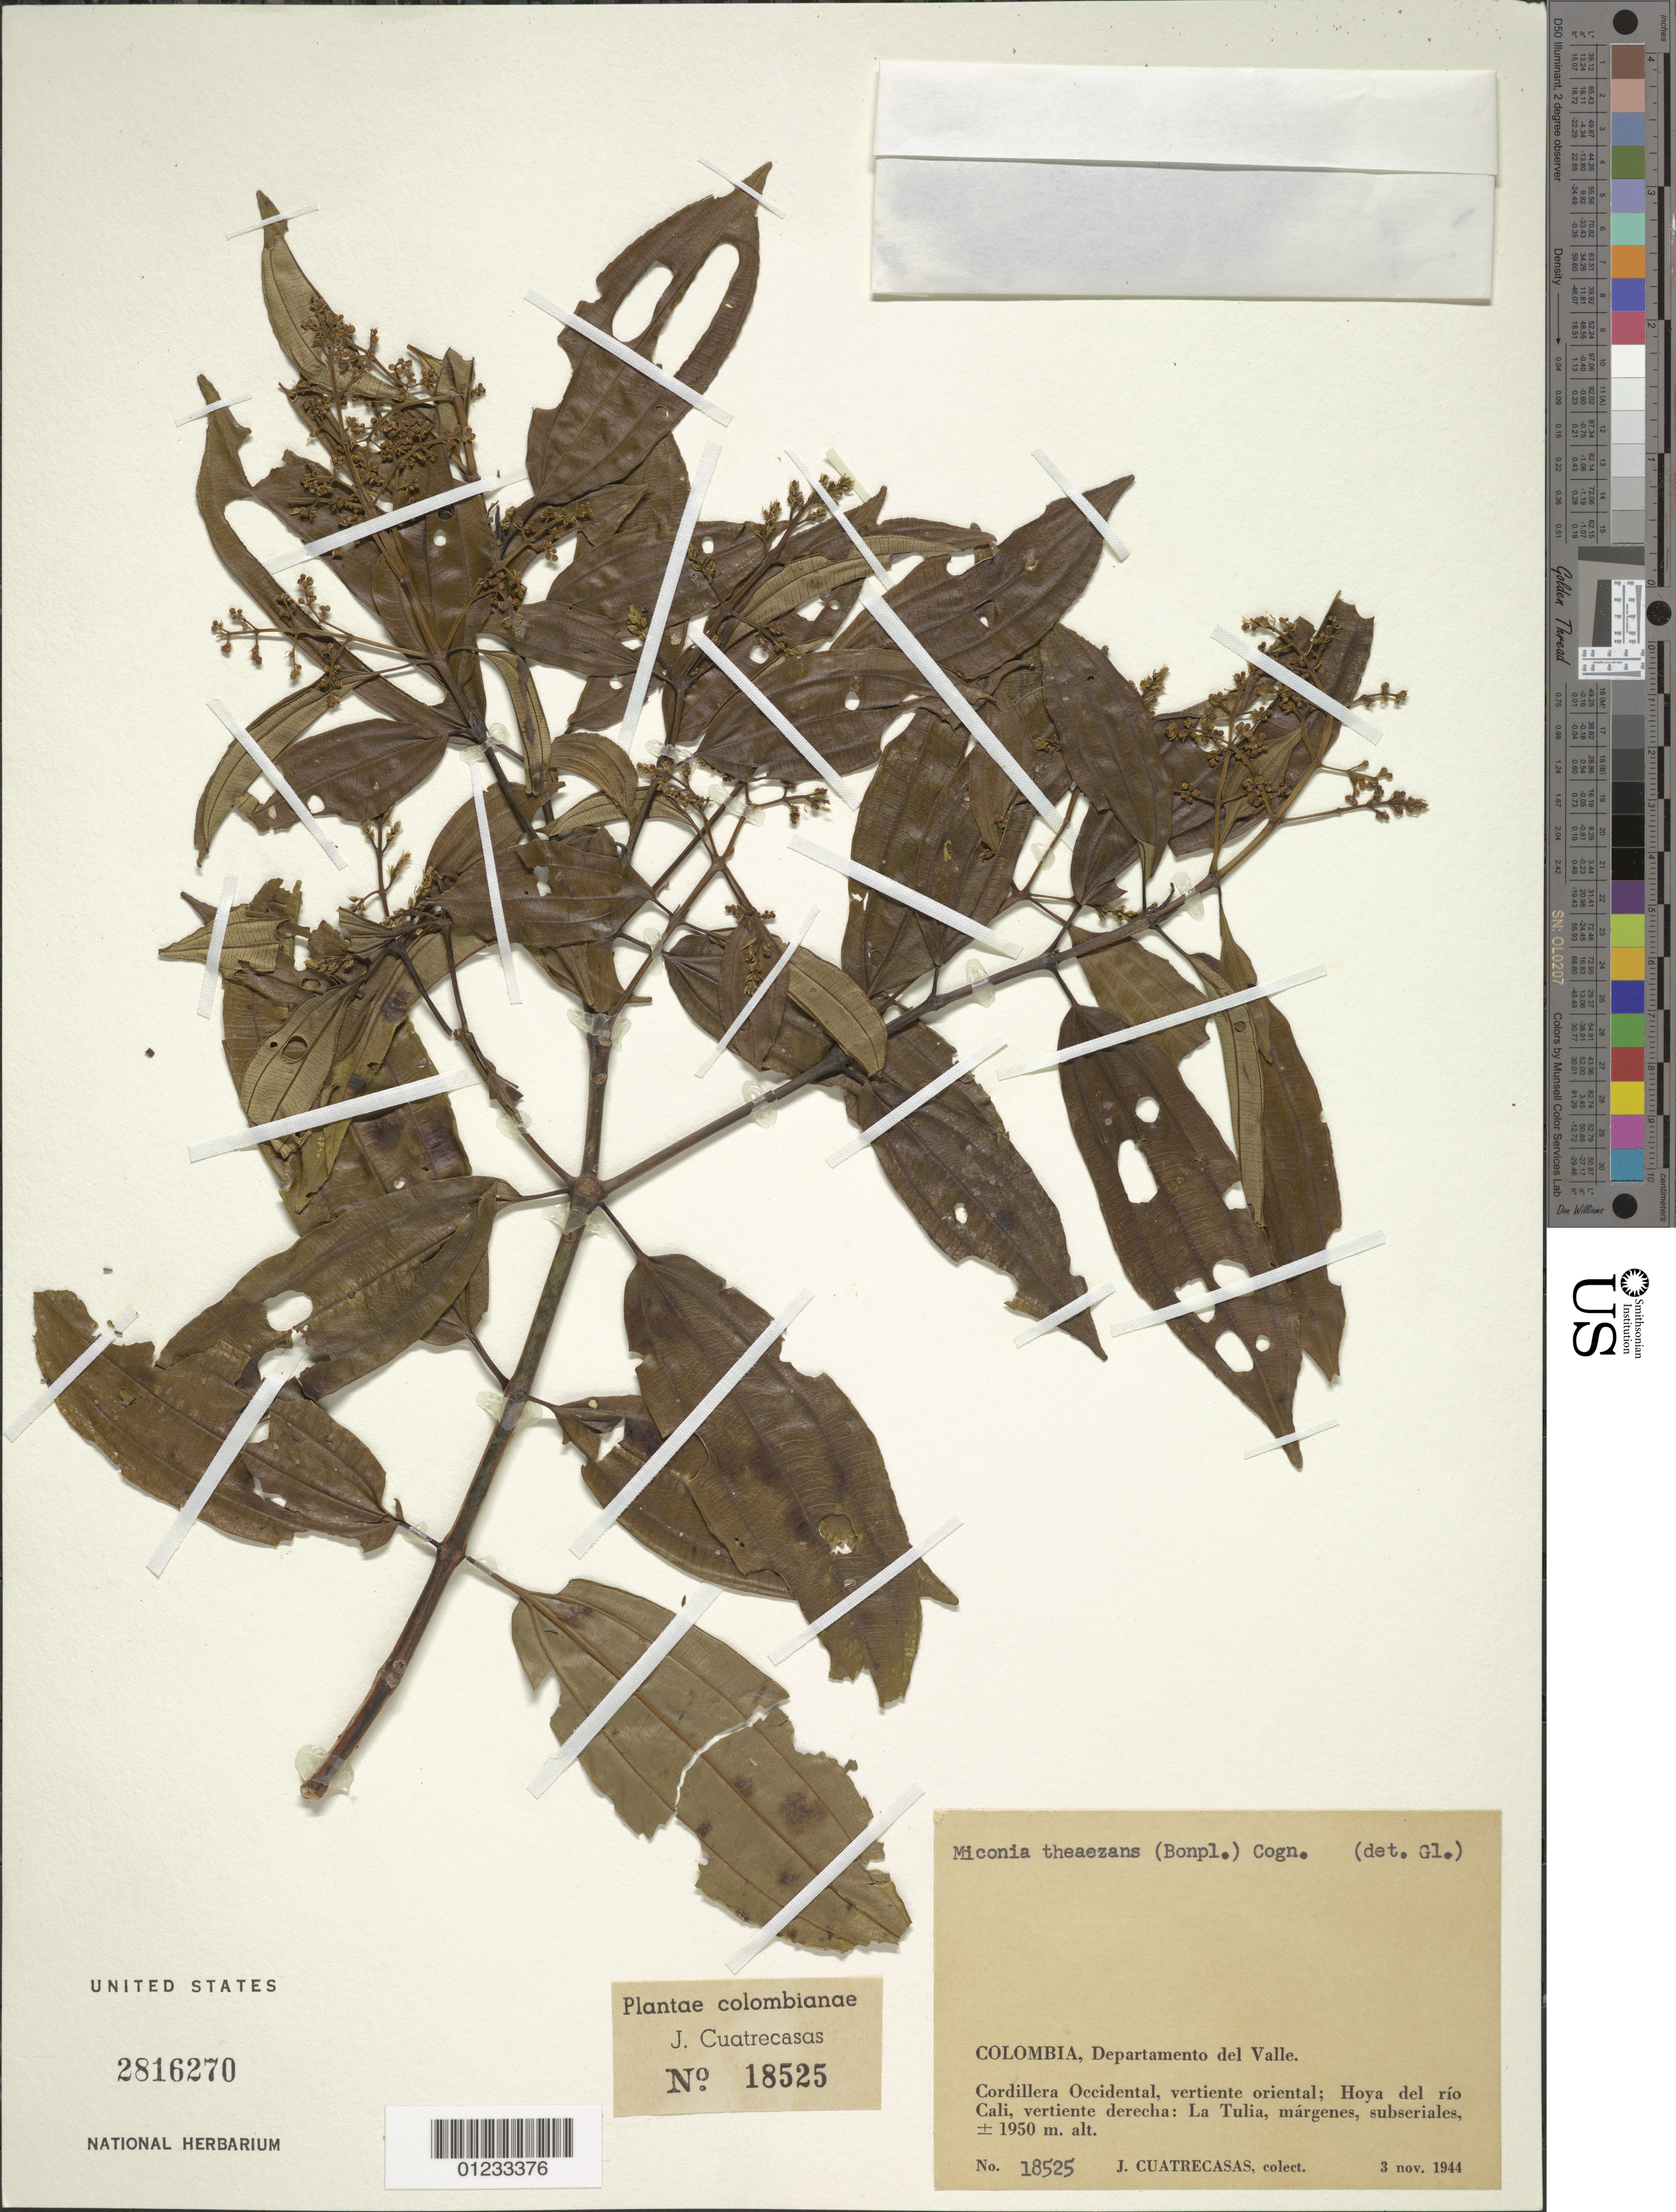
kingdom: Plantae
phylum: Tracheophyta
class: Magnoliopsida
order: Myrtales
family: Melastomataceae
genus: Miconia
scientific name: Miconia theizans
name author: (Bonpl.) Cogn.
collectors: J. Cuatrecasas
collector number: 18525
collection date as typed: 3 Nov 1944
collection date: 1944-11-03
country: Colombia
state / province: Valle del Cauca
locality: Cordillera Occidental, vertiente oriental, hoya del Río Cali, vertiente derecha, La Tulia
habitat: margenes, subseriales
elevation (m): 1950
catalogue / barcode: US 2816270